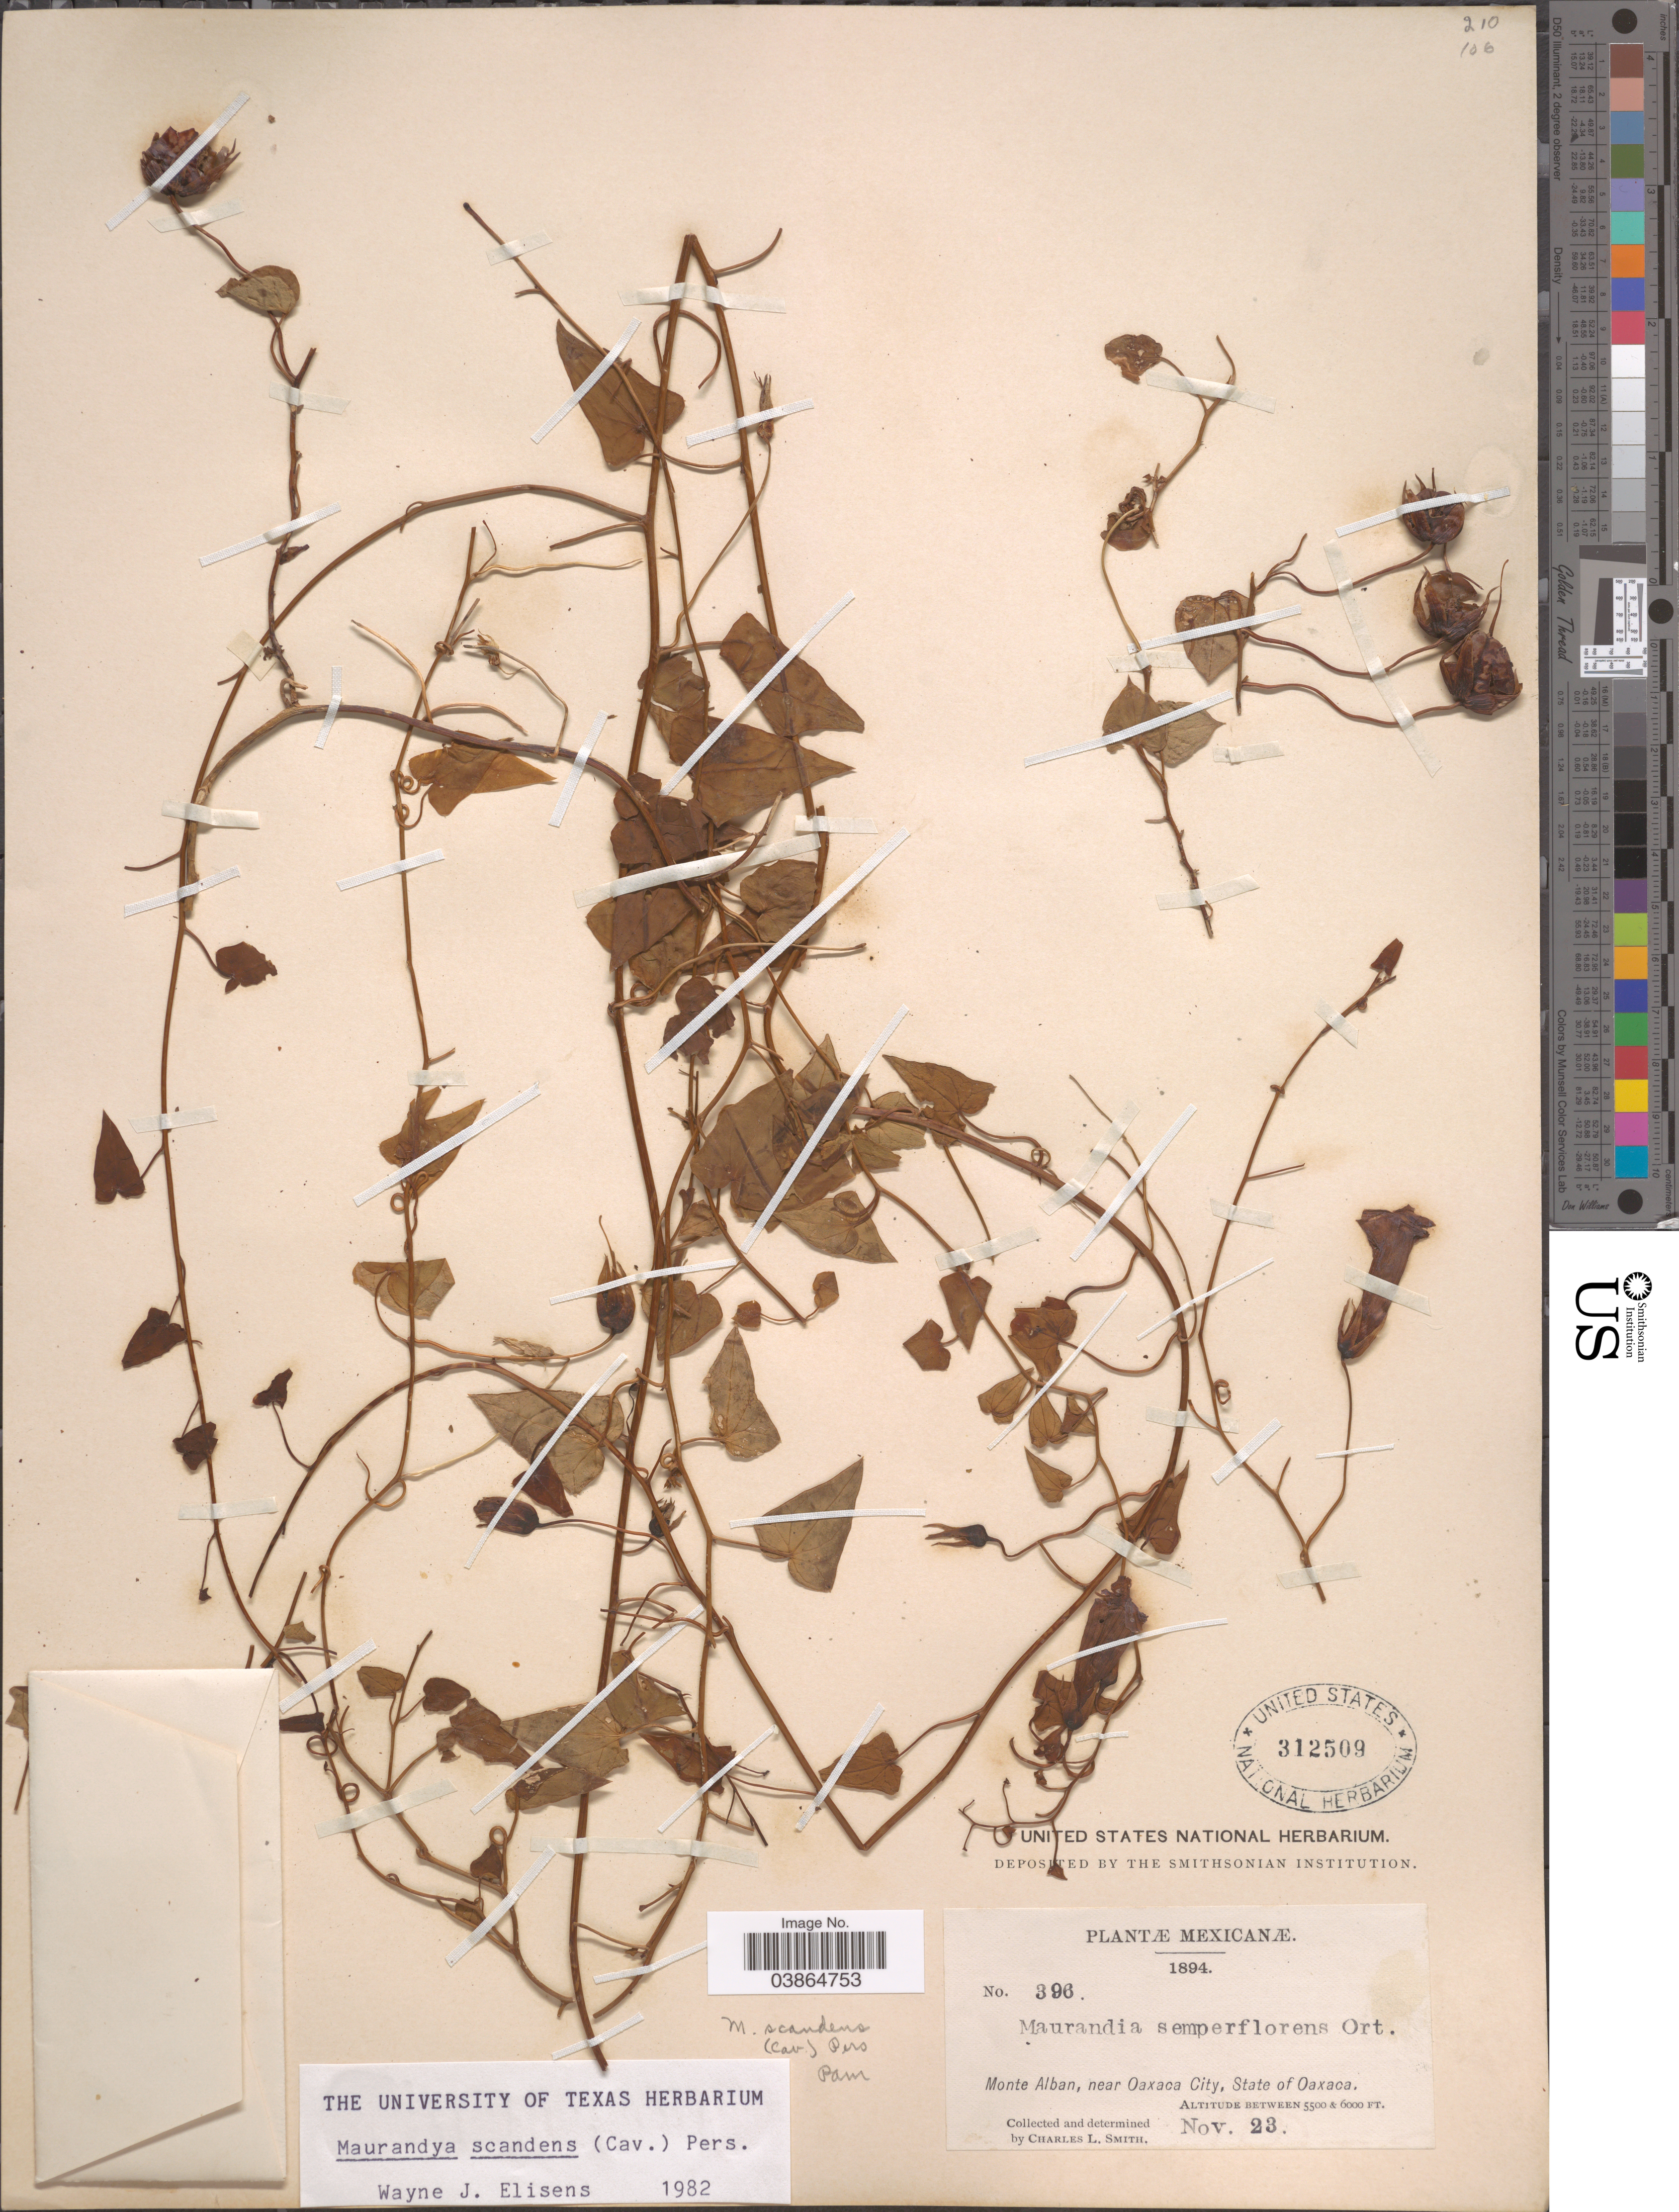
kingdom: Plantae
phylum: Tracheophyta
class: Magnoliopsida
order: Lamiales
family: Plantaginaceae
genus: Maurandya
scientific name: Maurandya scandens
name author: (Cav.) Pers.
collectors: C. L. Smith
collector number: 396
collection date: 1894-11-23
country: Mexico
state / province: Oaxaca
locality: Monte Alban, near Oaxaca City, State of Oaxaca.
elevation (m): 1676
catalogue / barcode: US 312509